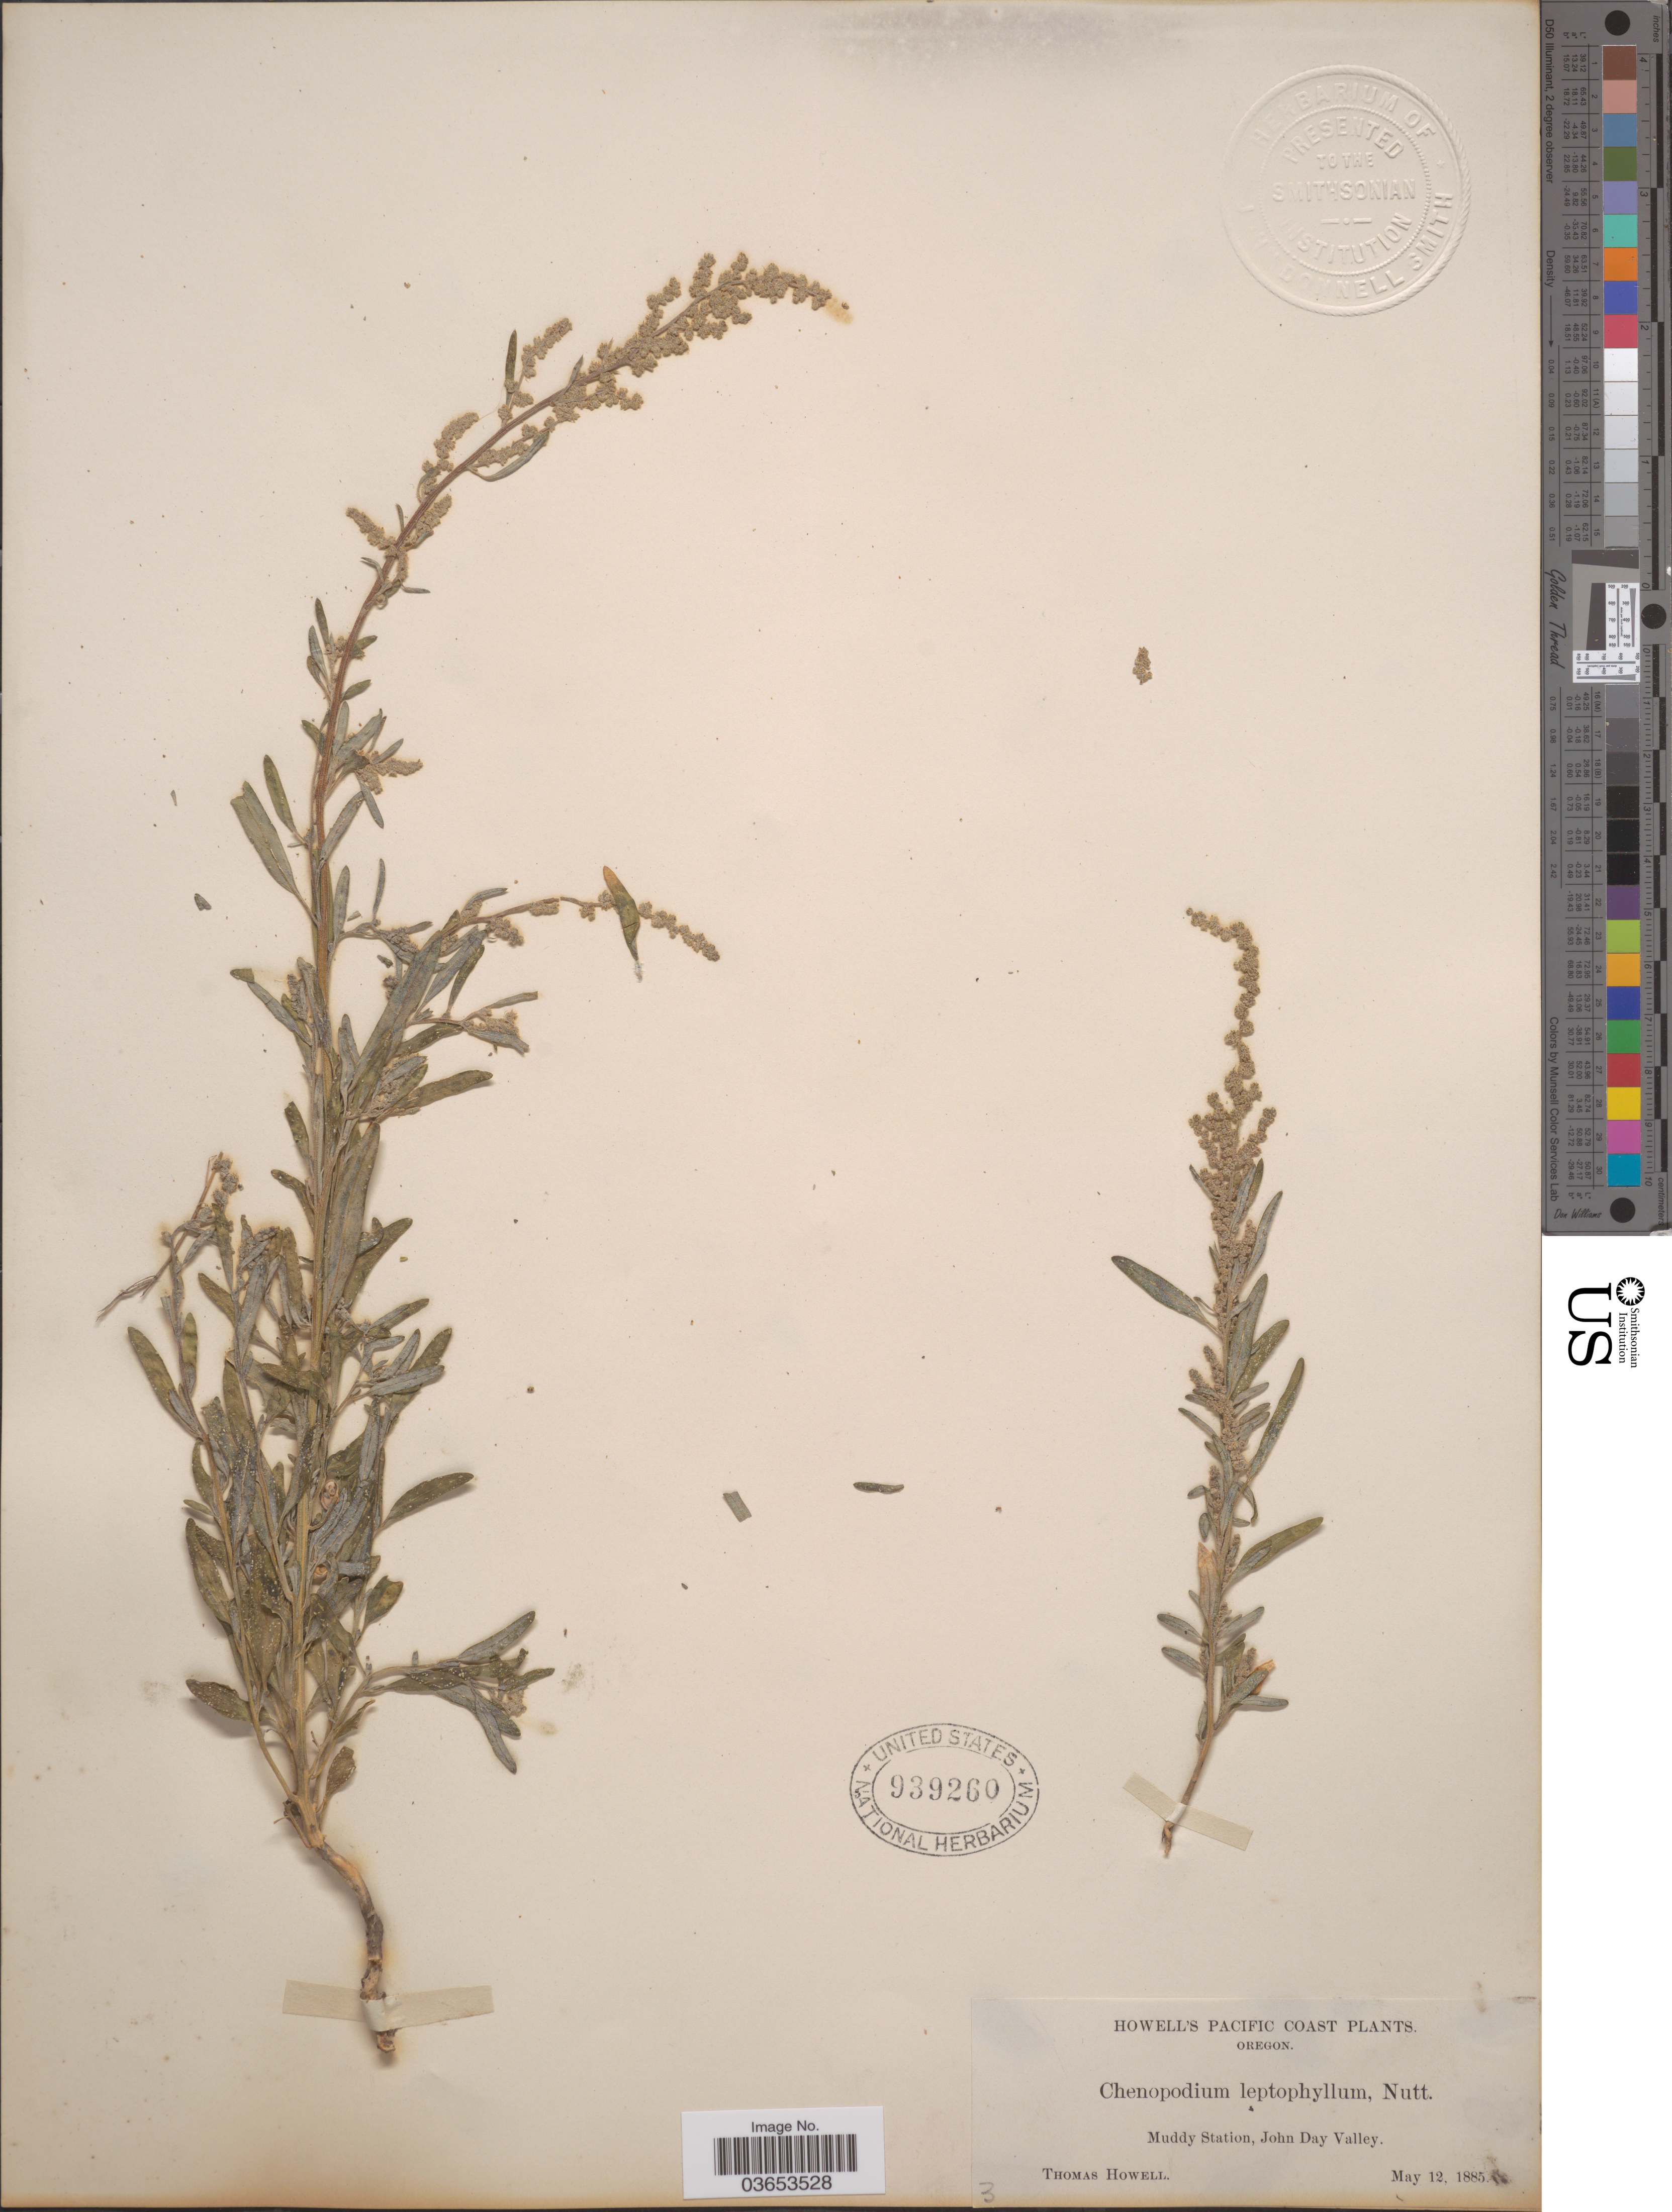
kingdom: Plantae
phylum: Tracheophyta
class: Magnoliopsida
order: Caryophyllales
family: Amaranthaceae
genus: Chenopodium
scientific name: Chenopodium leptophyllum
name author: (Moq.) Nutt. ex S. Watson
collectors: T. Howell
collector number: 3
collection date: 1885-05-12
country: United States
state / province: Oregon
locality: Pacific Coast. Muddy Station, John Day Valley.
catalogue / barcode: US 939260